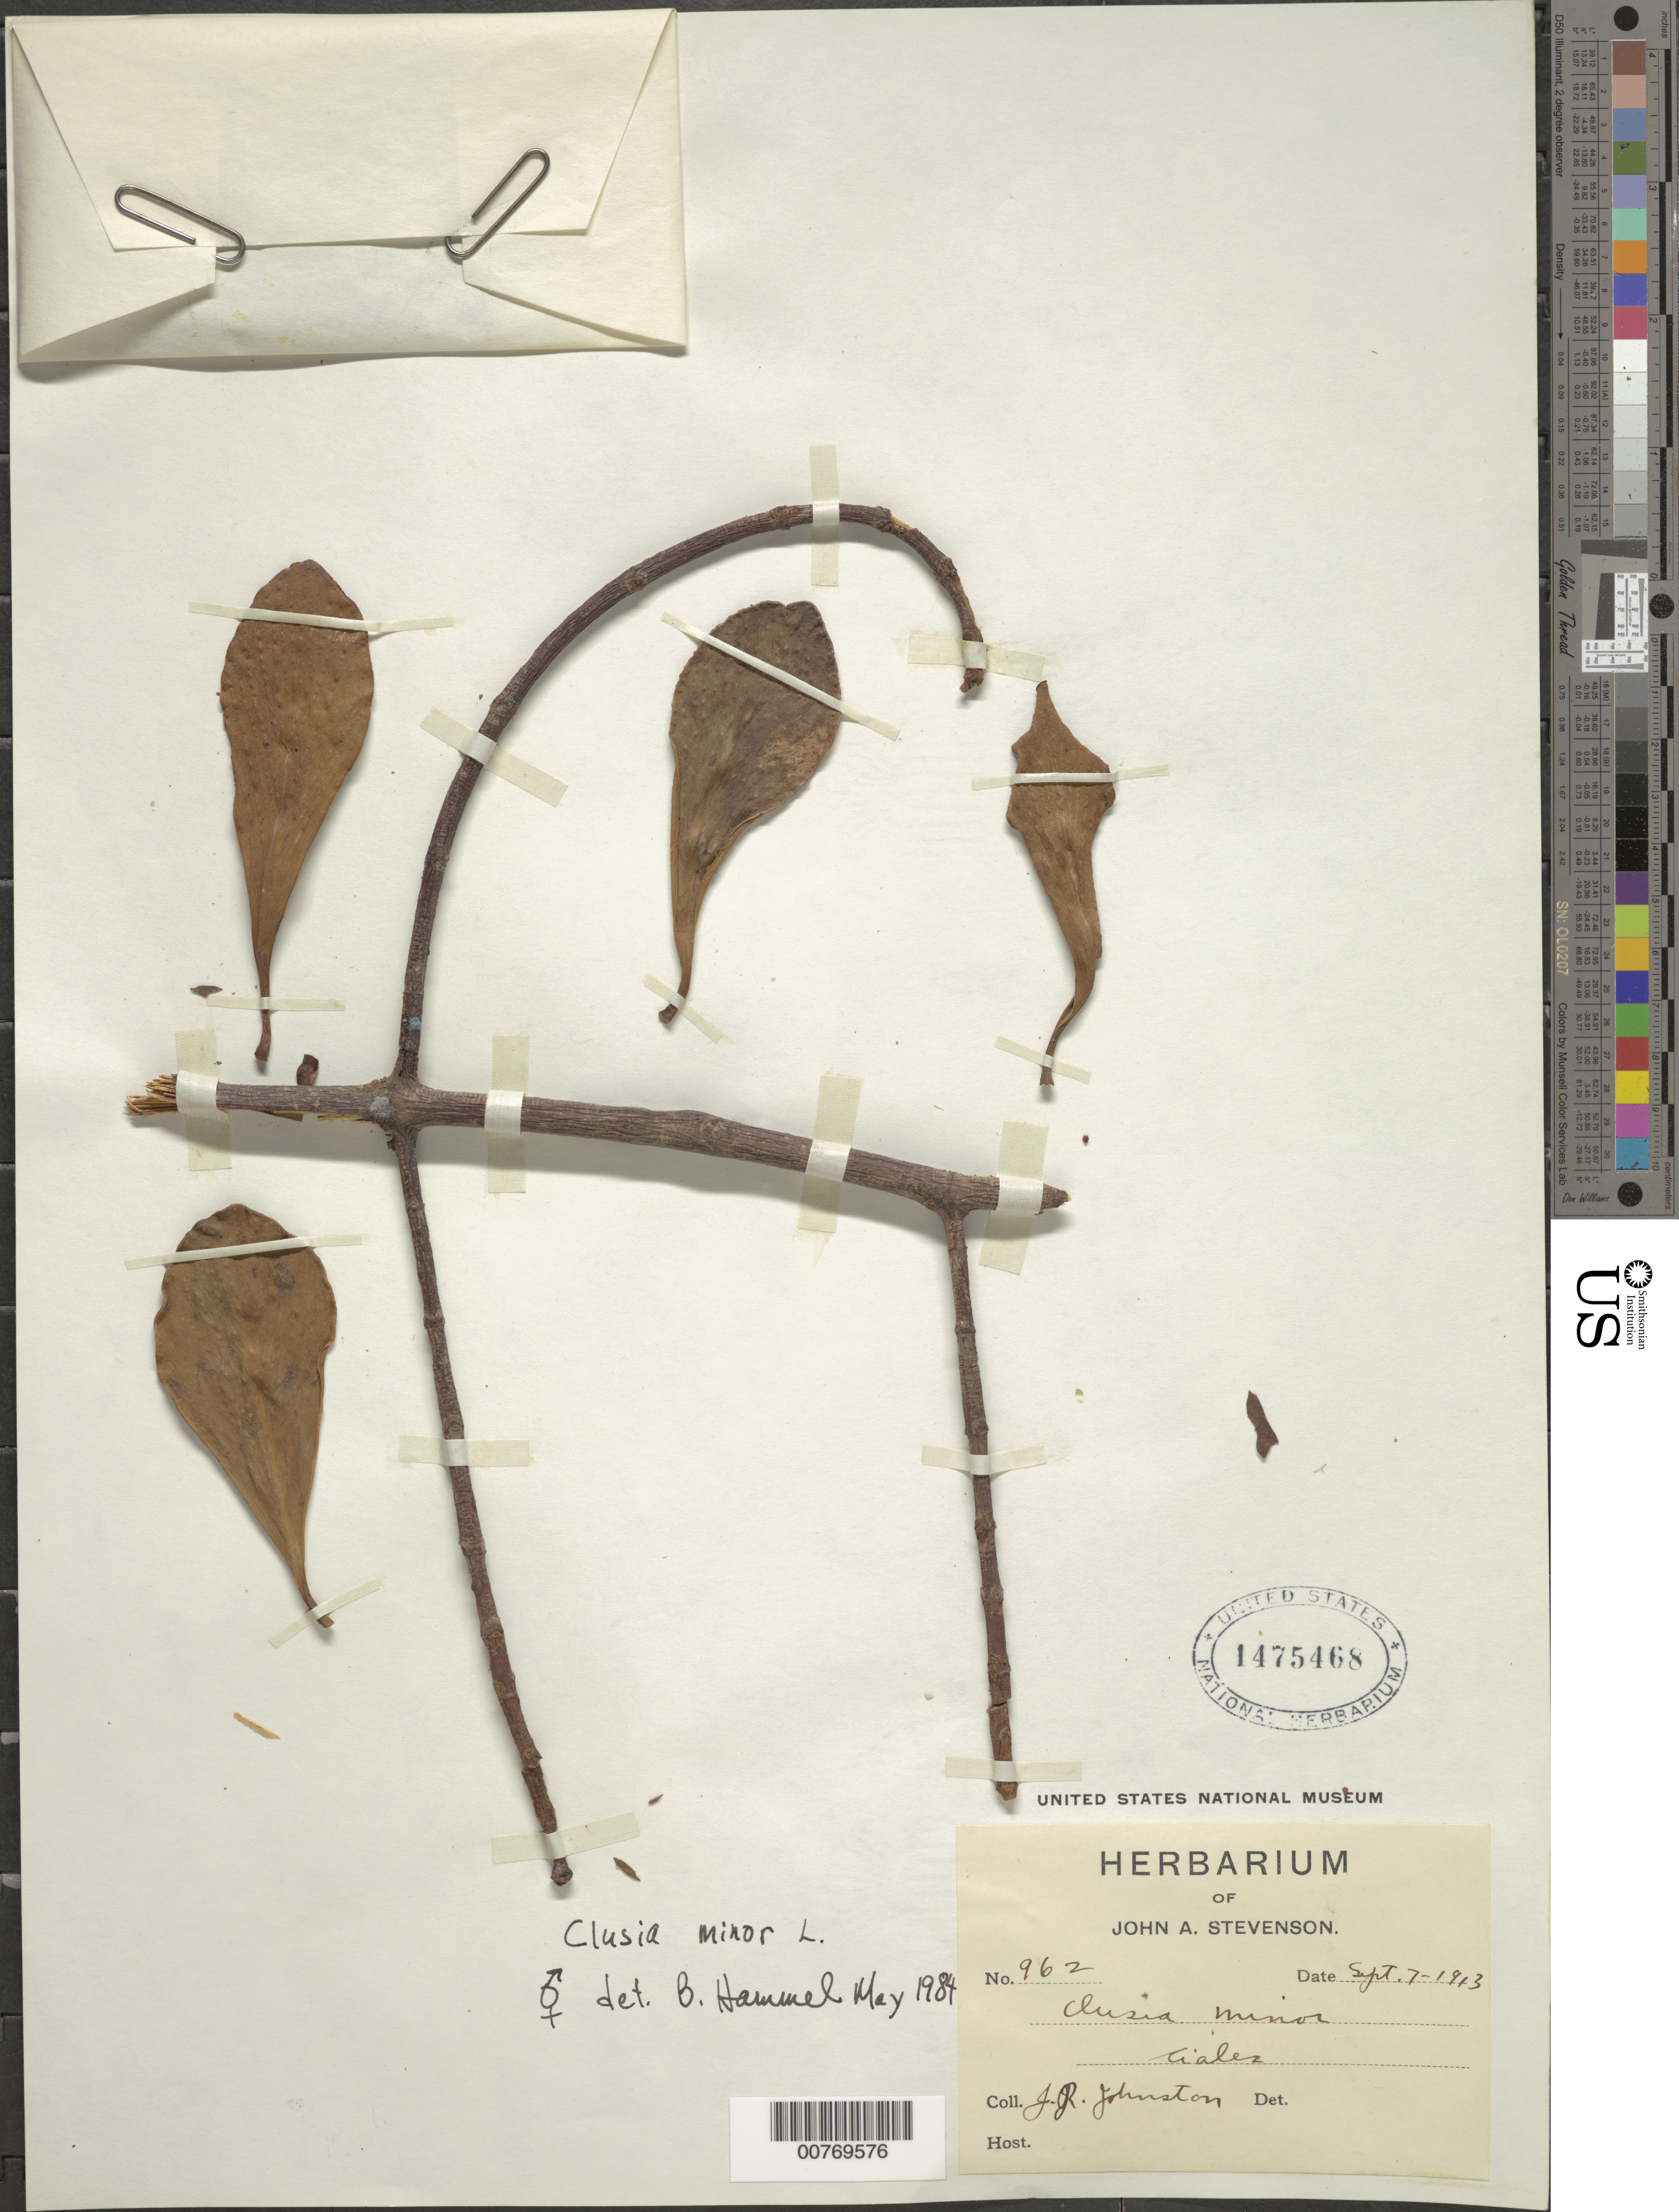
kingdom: Plantae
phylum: Tracheophyta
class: Magnoliopsida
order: Malpighiales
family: Clusiaceae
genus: Clusia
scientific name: Clusia minor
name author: L.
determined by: Hammel, Barry E., (MO), Missouri Botanical Garden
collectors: J. Johnston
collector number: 962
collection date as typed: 07 Sep 1913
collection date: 1913-09-07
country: Puerto Rico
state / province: Ciales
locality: Ciales.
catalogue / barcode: US 1475468